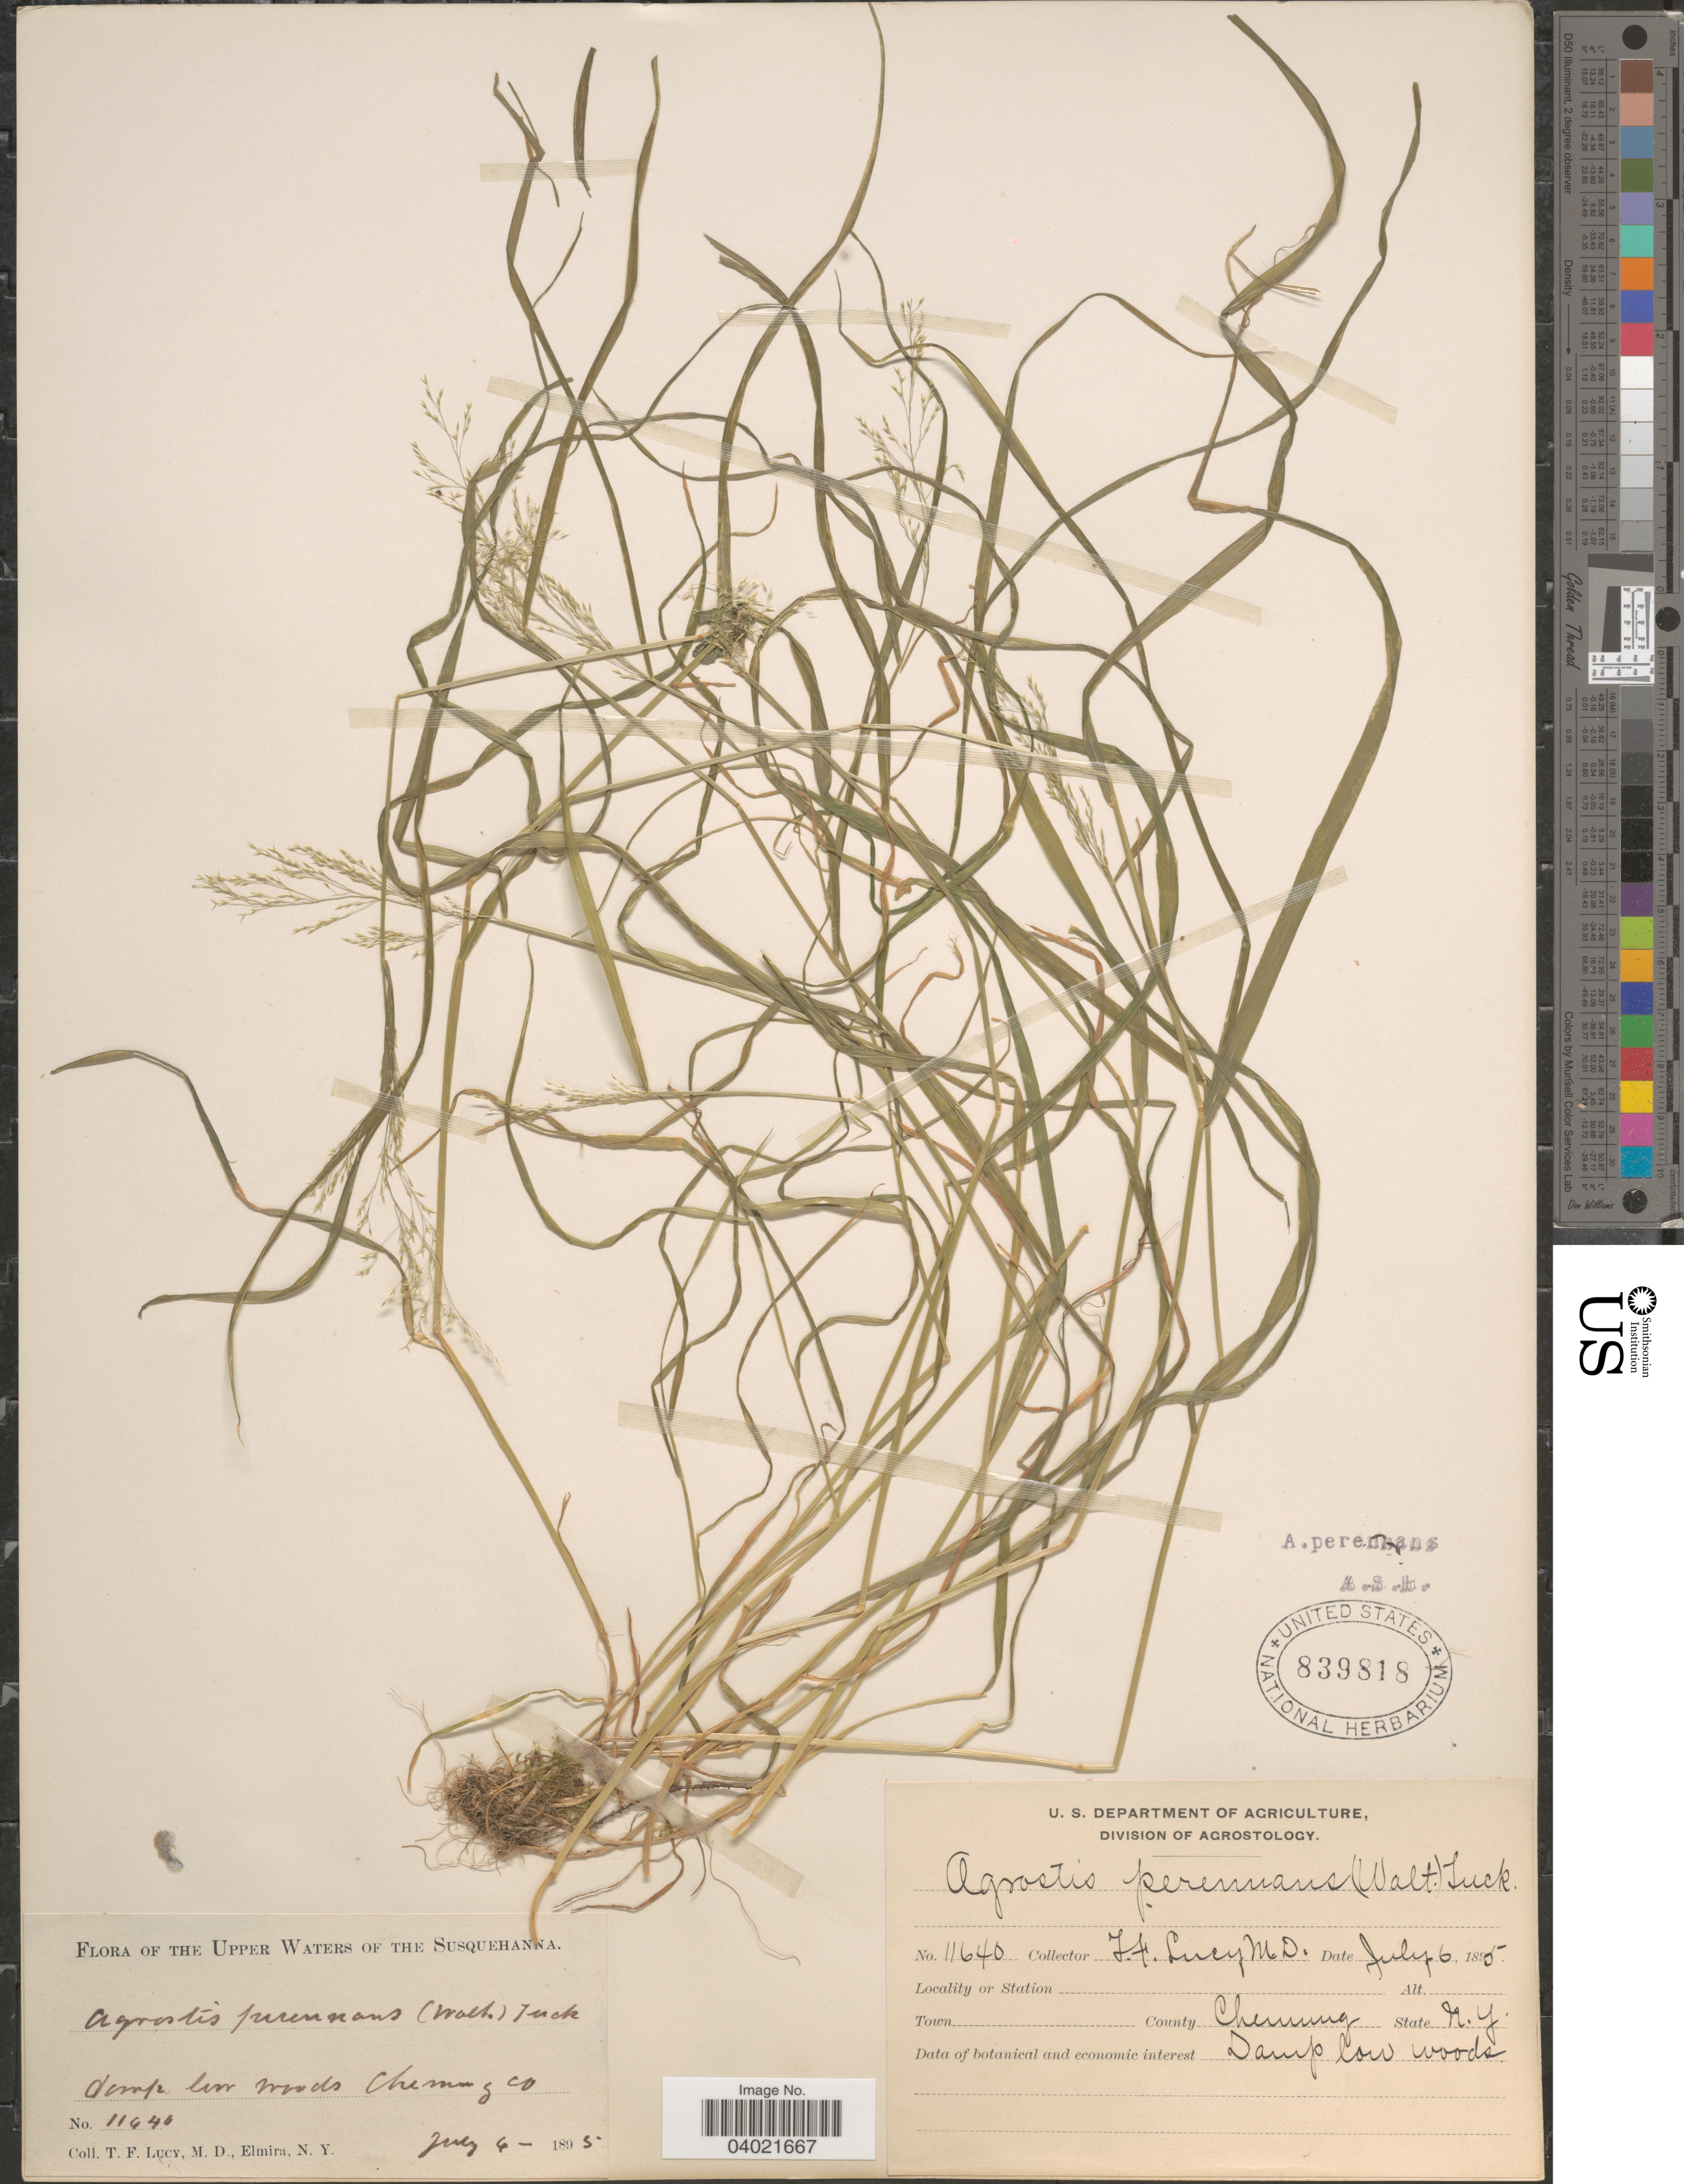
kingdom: Plantae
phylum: Tracheophyta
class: Liliopsida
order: Poales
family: Poaceae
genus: Agrostis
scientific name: Agrostis perennans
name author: (Walter) Tuck.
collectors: T. Lucy & M. Elmira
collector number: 11640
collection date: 1895-07-06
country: United States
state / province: New York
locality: Upper Waters of the Susquehanna. Cheming Co.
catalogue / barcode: US 839818